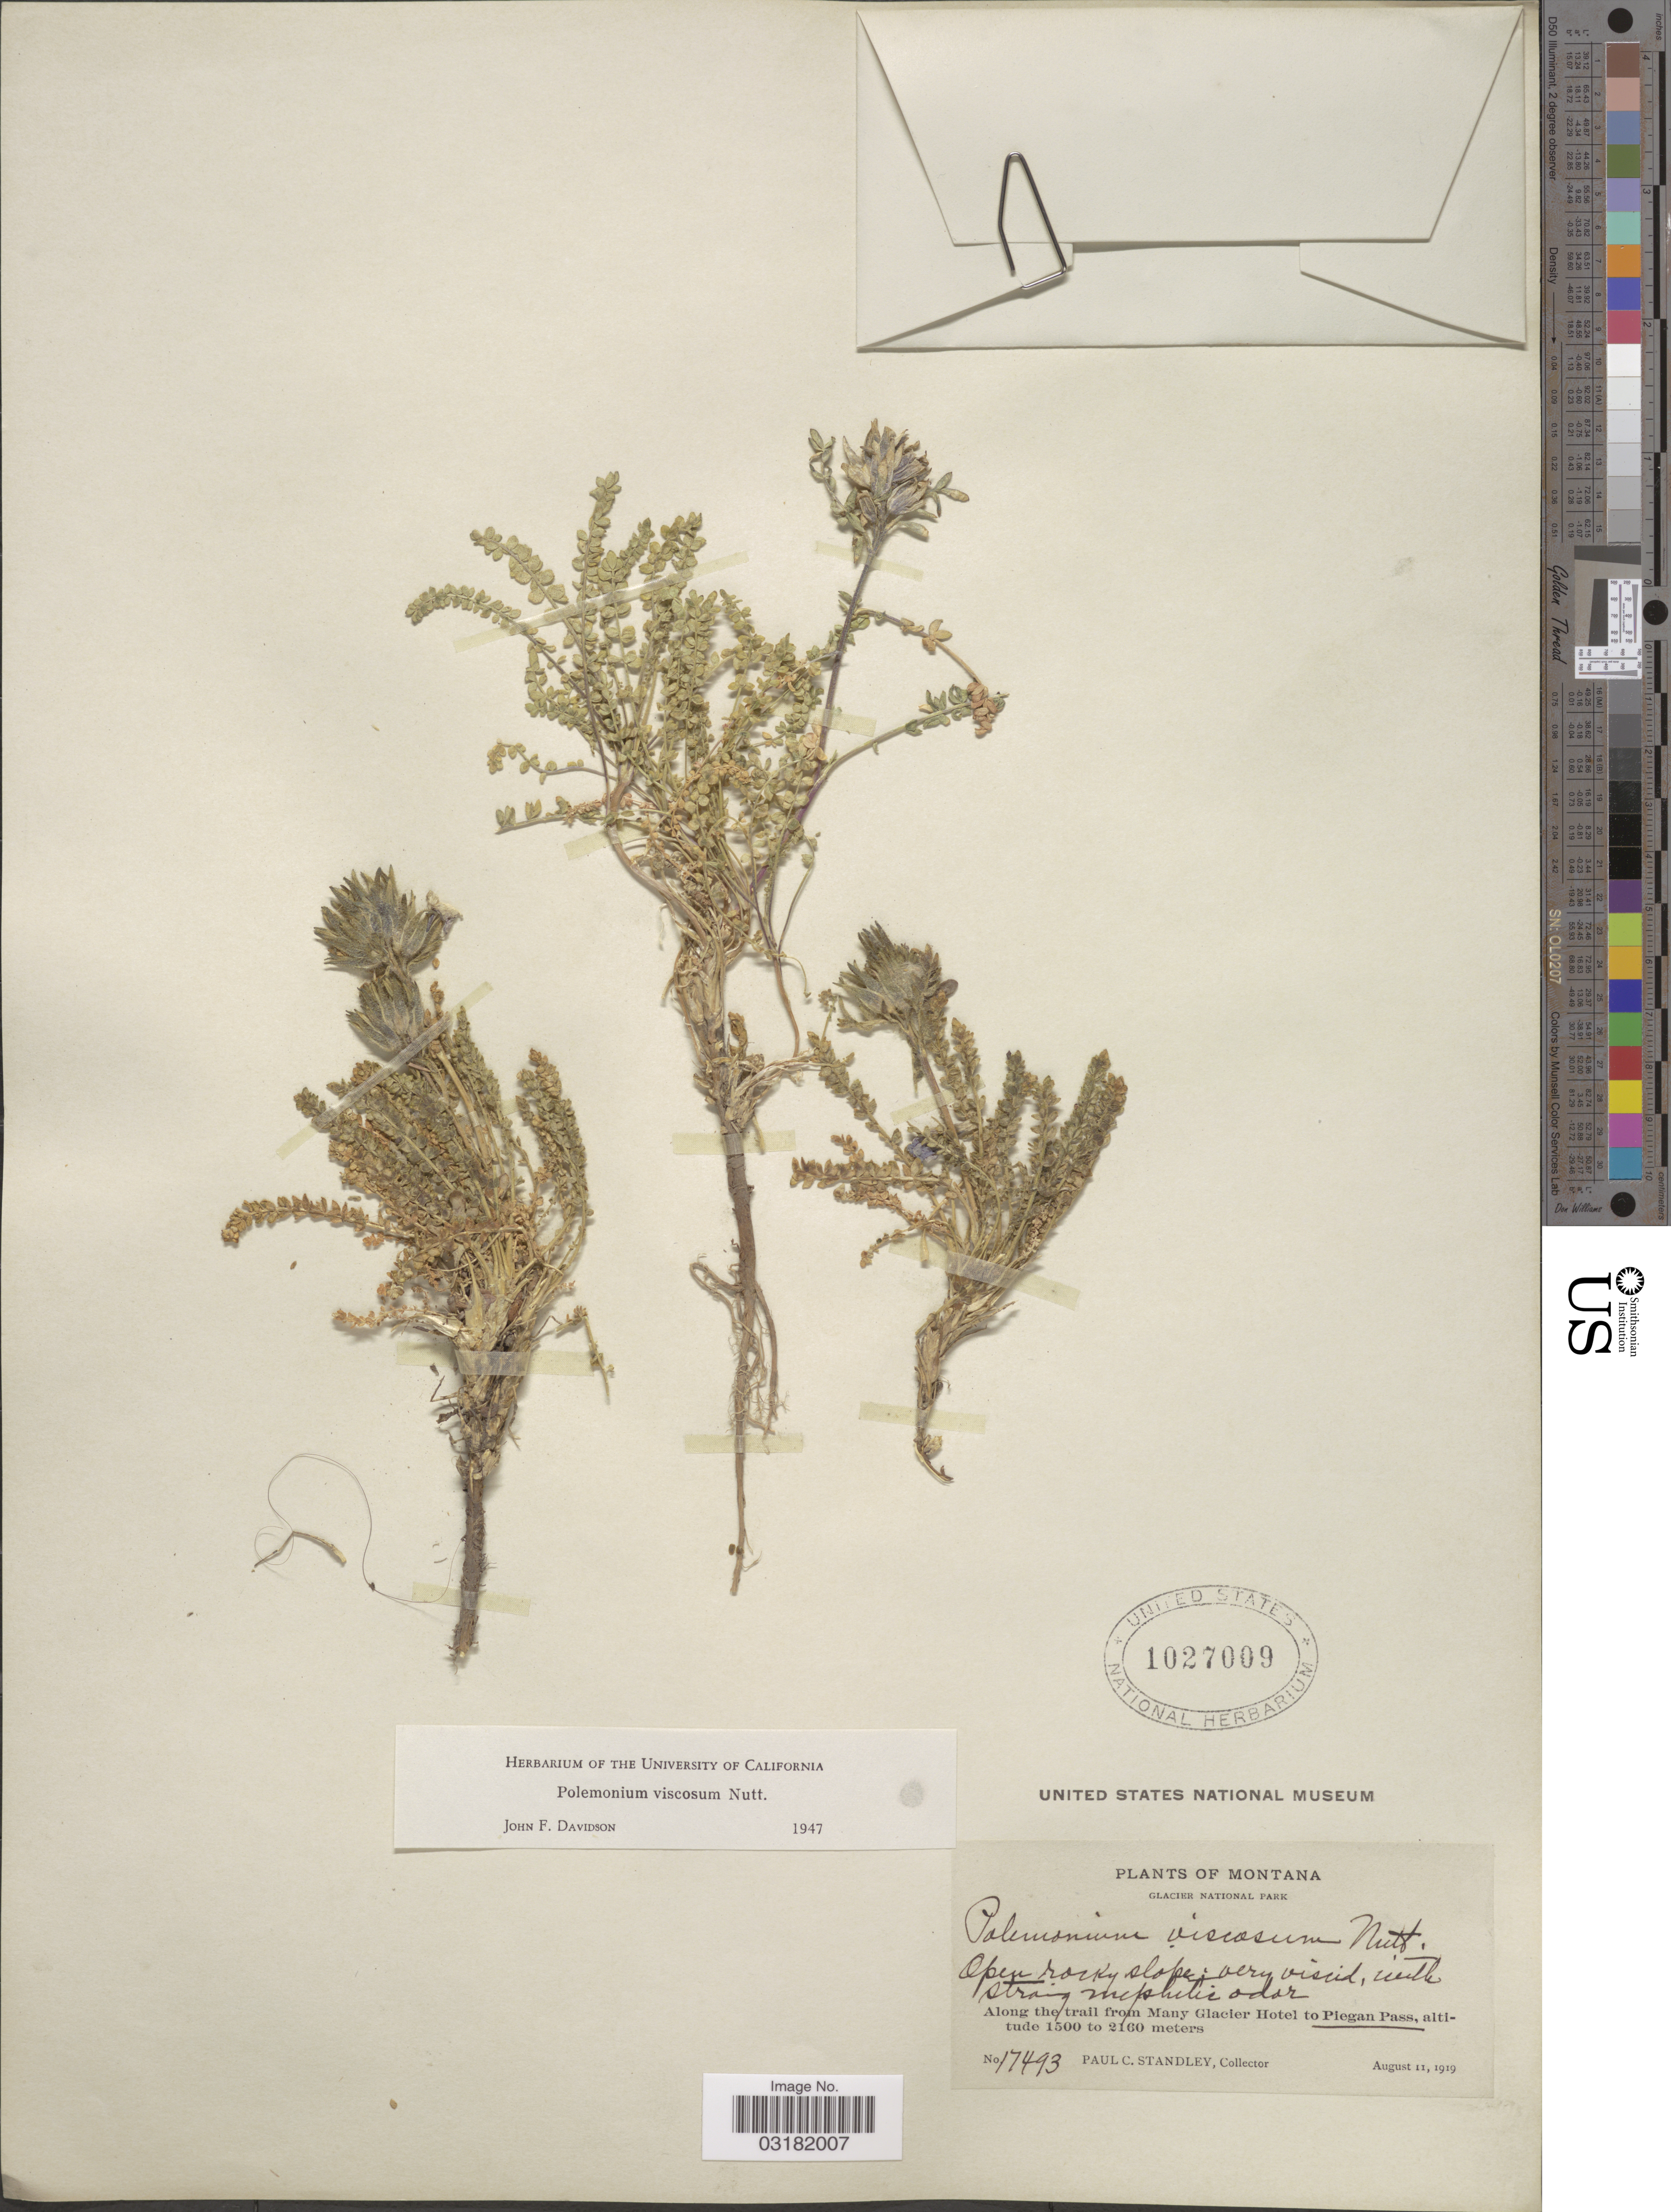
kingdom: Plantae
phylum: Tracheophyta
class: Magnoliopsida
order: Ericales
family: Polemoniaceae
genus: Polemonium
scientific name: Polemonium viscosum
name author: Nutt.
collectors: P. C. Standley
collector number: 17493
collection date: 1919-08-11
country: United States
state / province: Montana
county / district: Glacier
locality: Glacier National Park, along the trail from Many Glacier Hotel to Piegan Pass.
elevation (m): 1500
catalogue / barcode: US 1027009